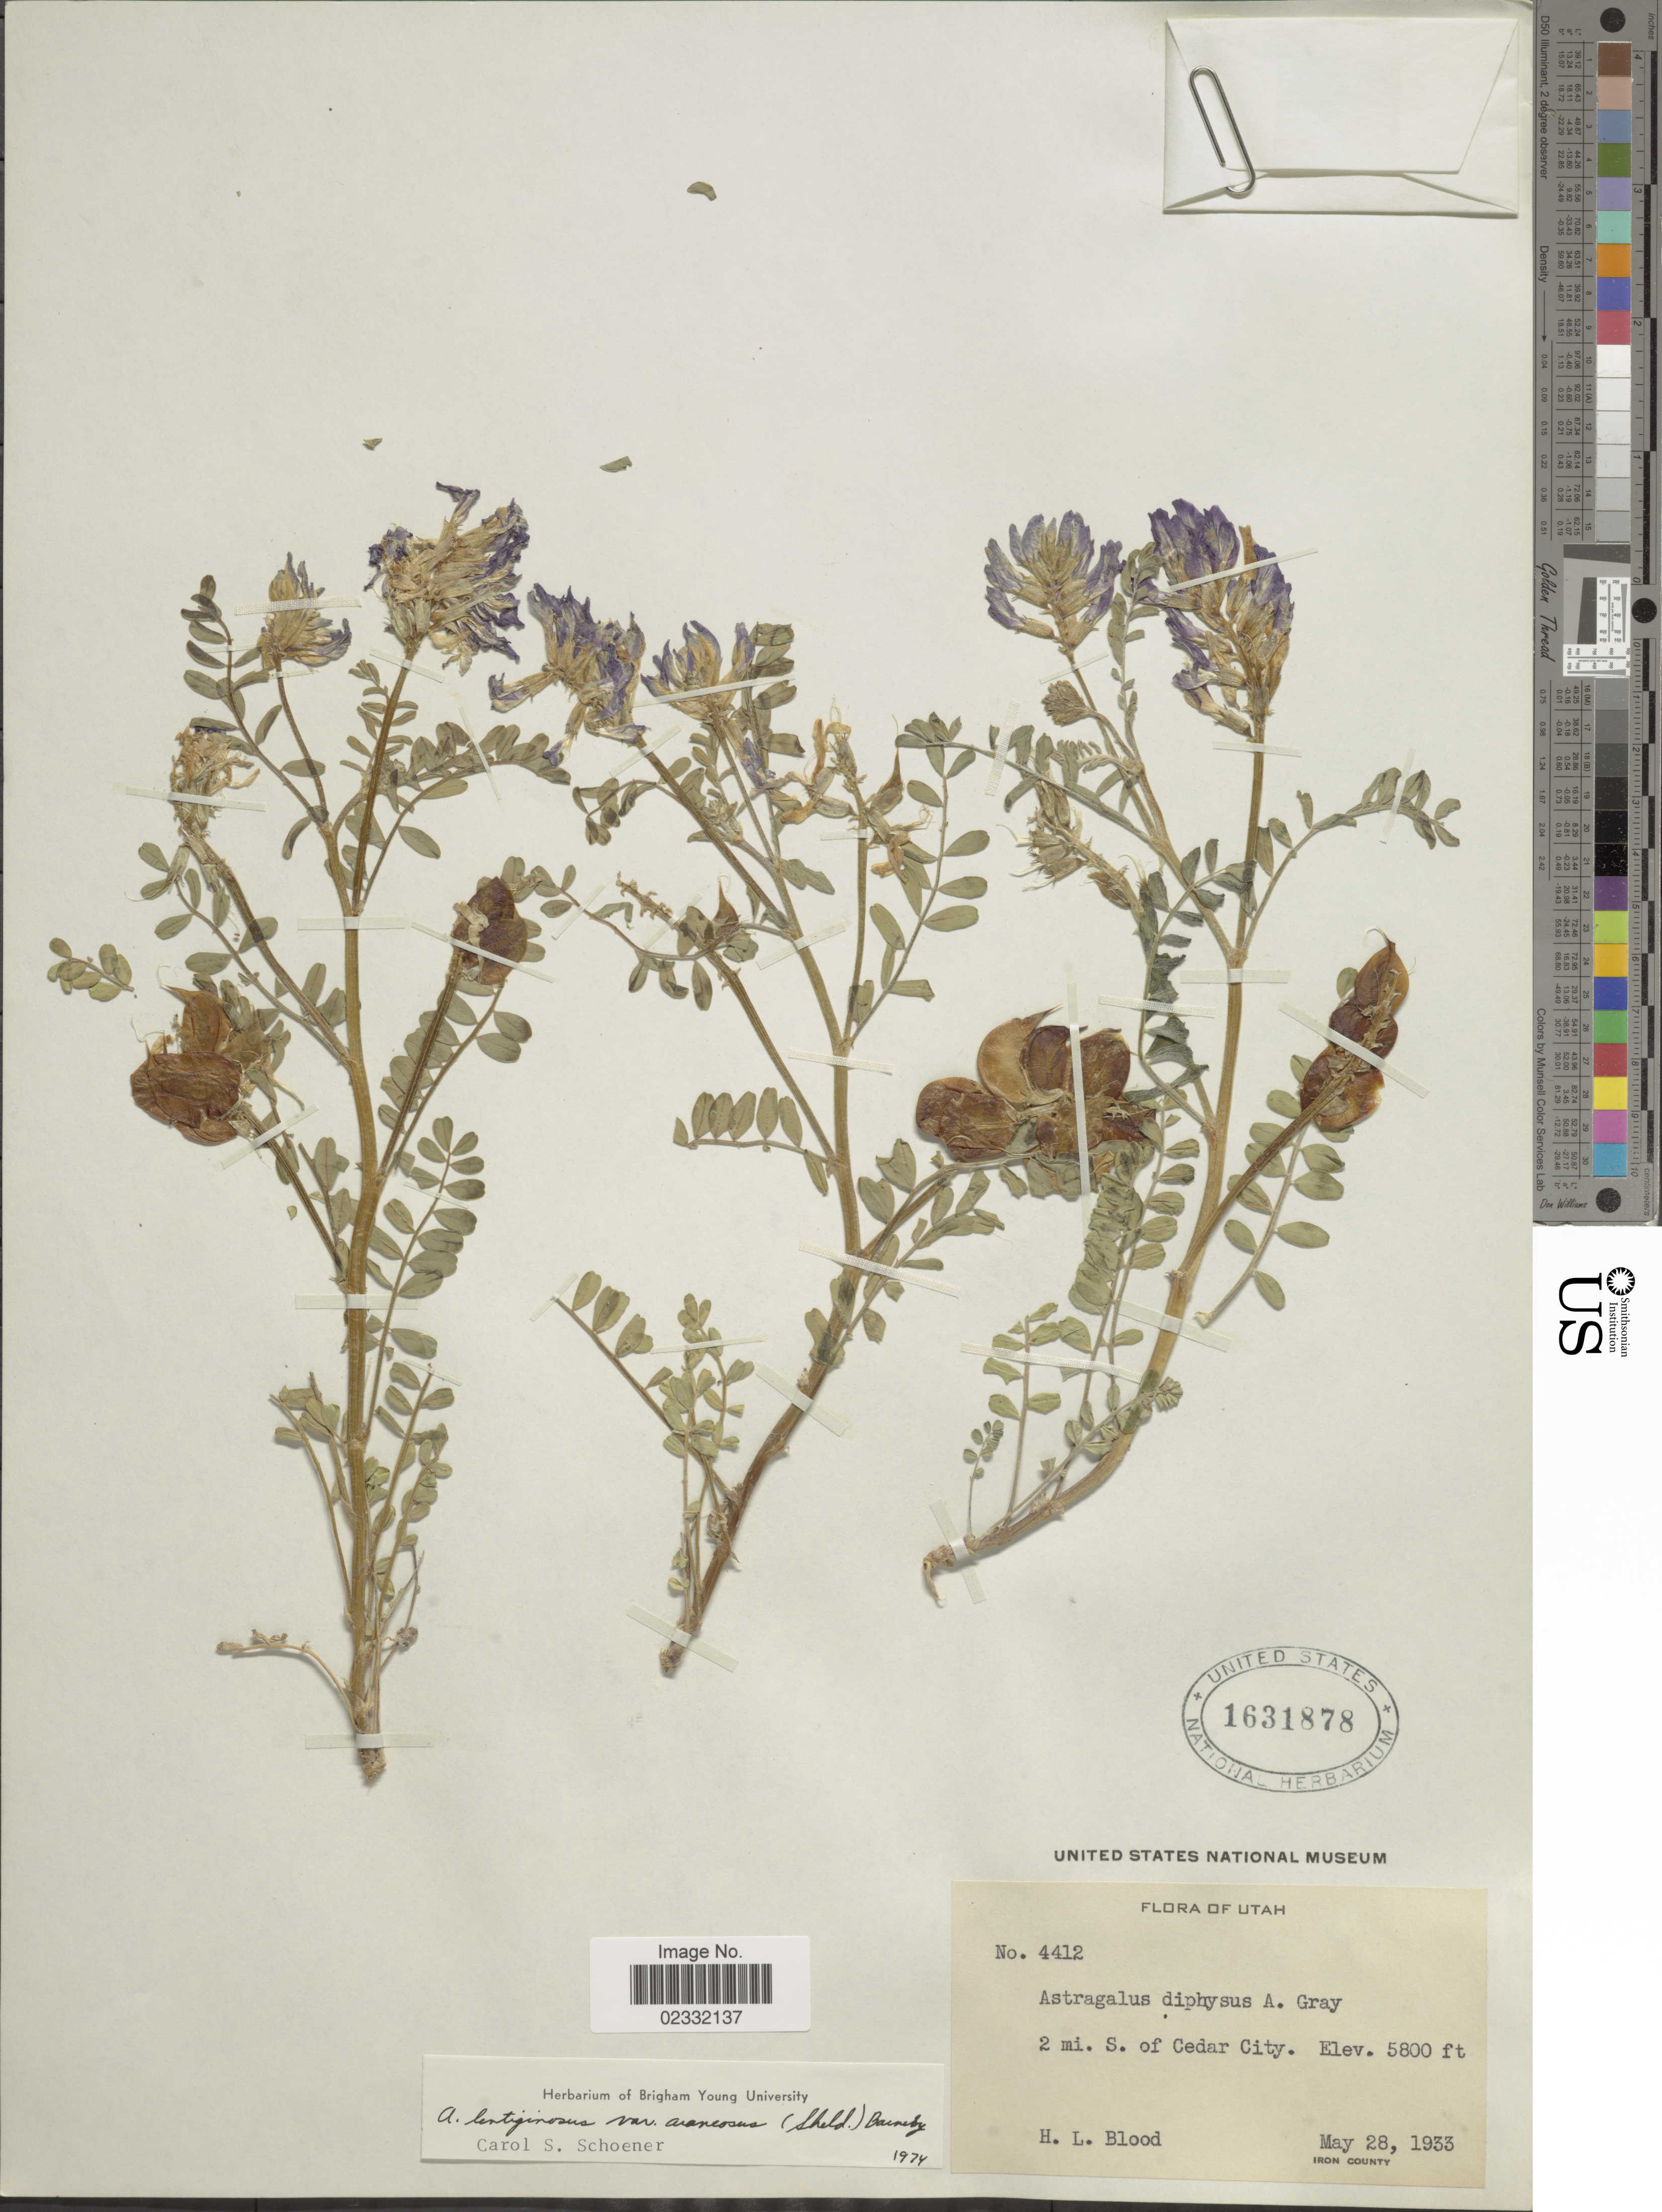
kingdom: Plantae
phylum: Tracheophyta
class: Magnoliopsida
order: Fabales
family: Fabaceae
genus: Astragalus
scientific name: Astragalus lentiginosus var. araneosus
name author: (E. Sheld.) Barneby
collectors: H. Blood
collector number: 4412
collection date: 1933-05-28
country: United States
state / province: Utah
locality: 2 mi S of Cedar City, Iron County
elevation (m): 1768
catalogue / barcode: US 1631878